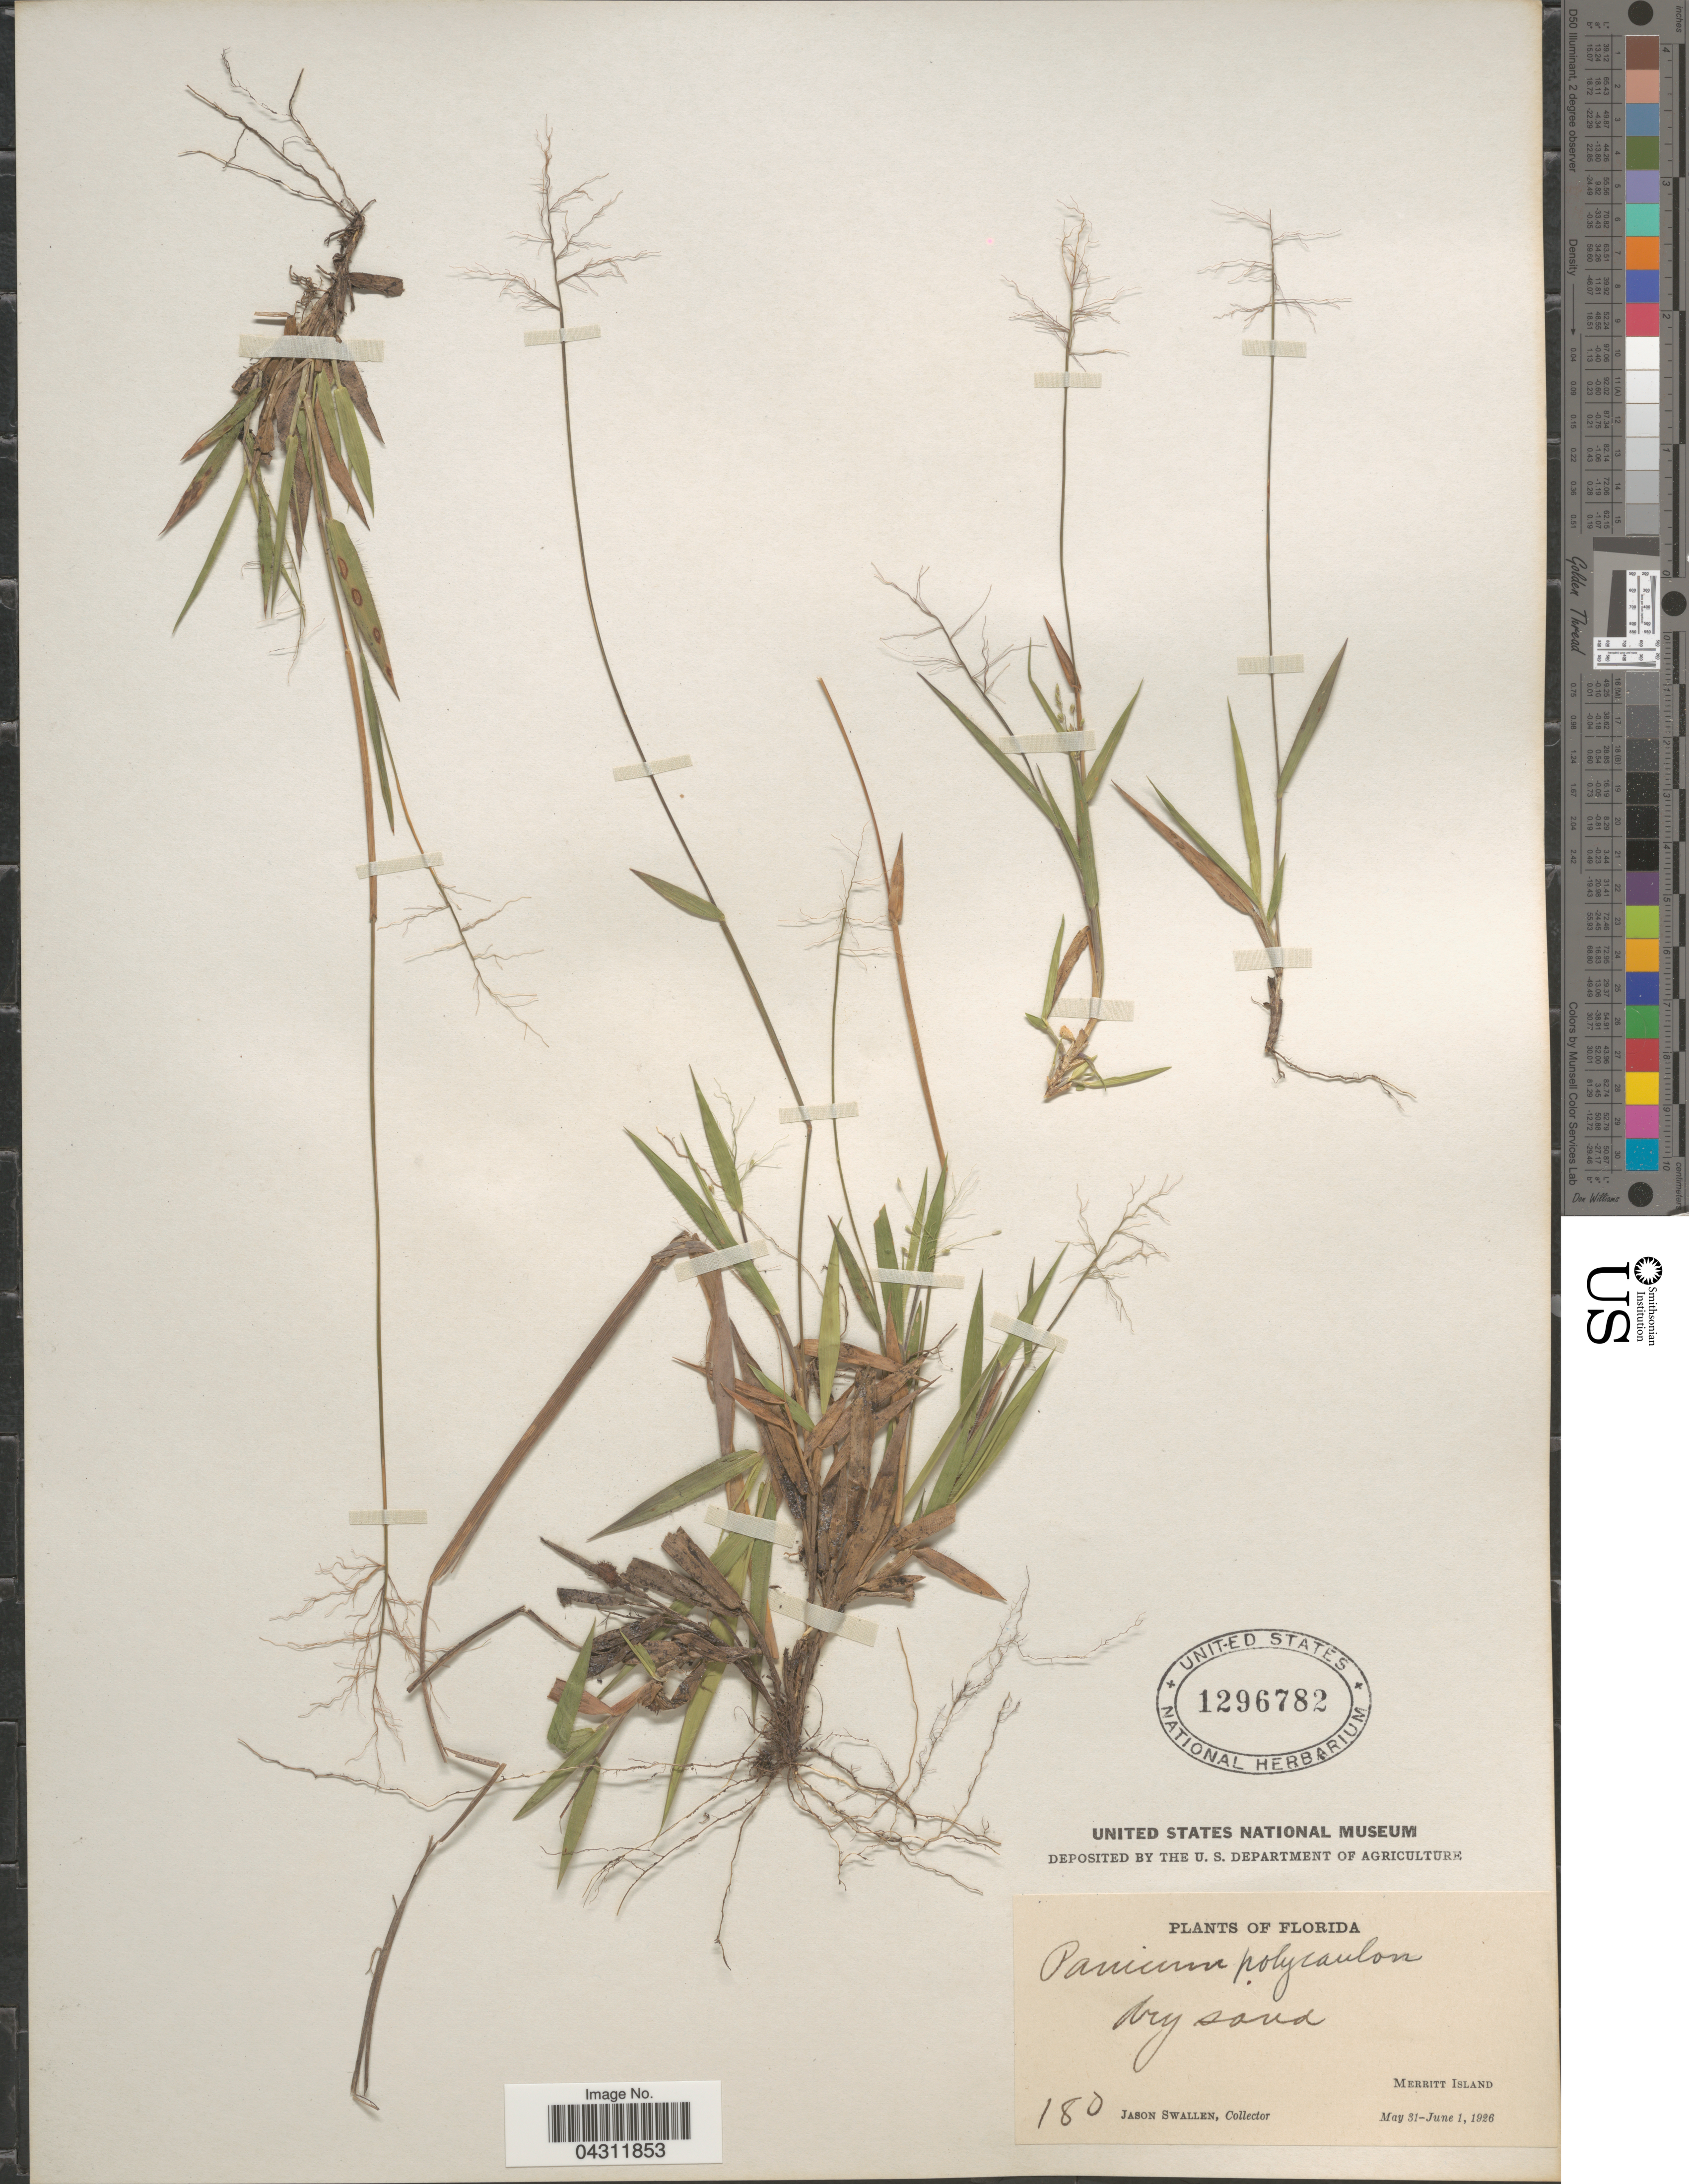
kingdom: Plantae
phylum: Tracheophyta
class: Liliopsida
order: Poales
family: Poaceae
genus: Dichanthelium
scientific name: Dichanthelium strigosum var. glabrescens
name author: (Griseb.) Freckmann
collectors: J. R. Swallen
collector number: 180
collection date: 1926-05-31/1926-06-01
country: United States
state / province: Florida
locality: Merritt Island.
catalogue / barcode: US 1296782